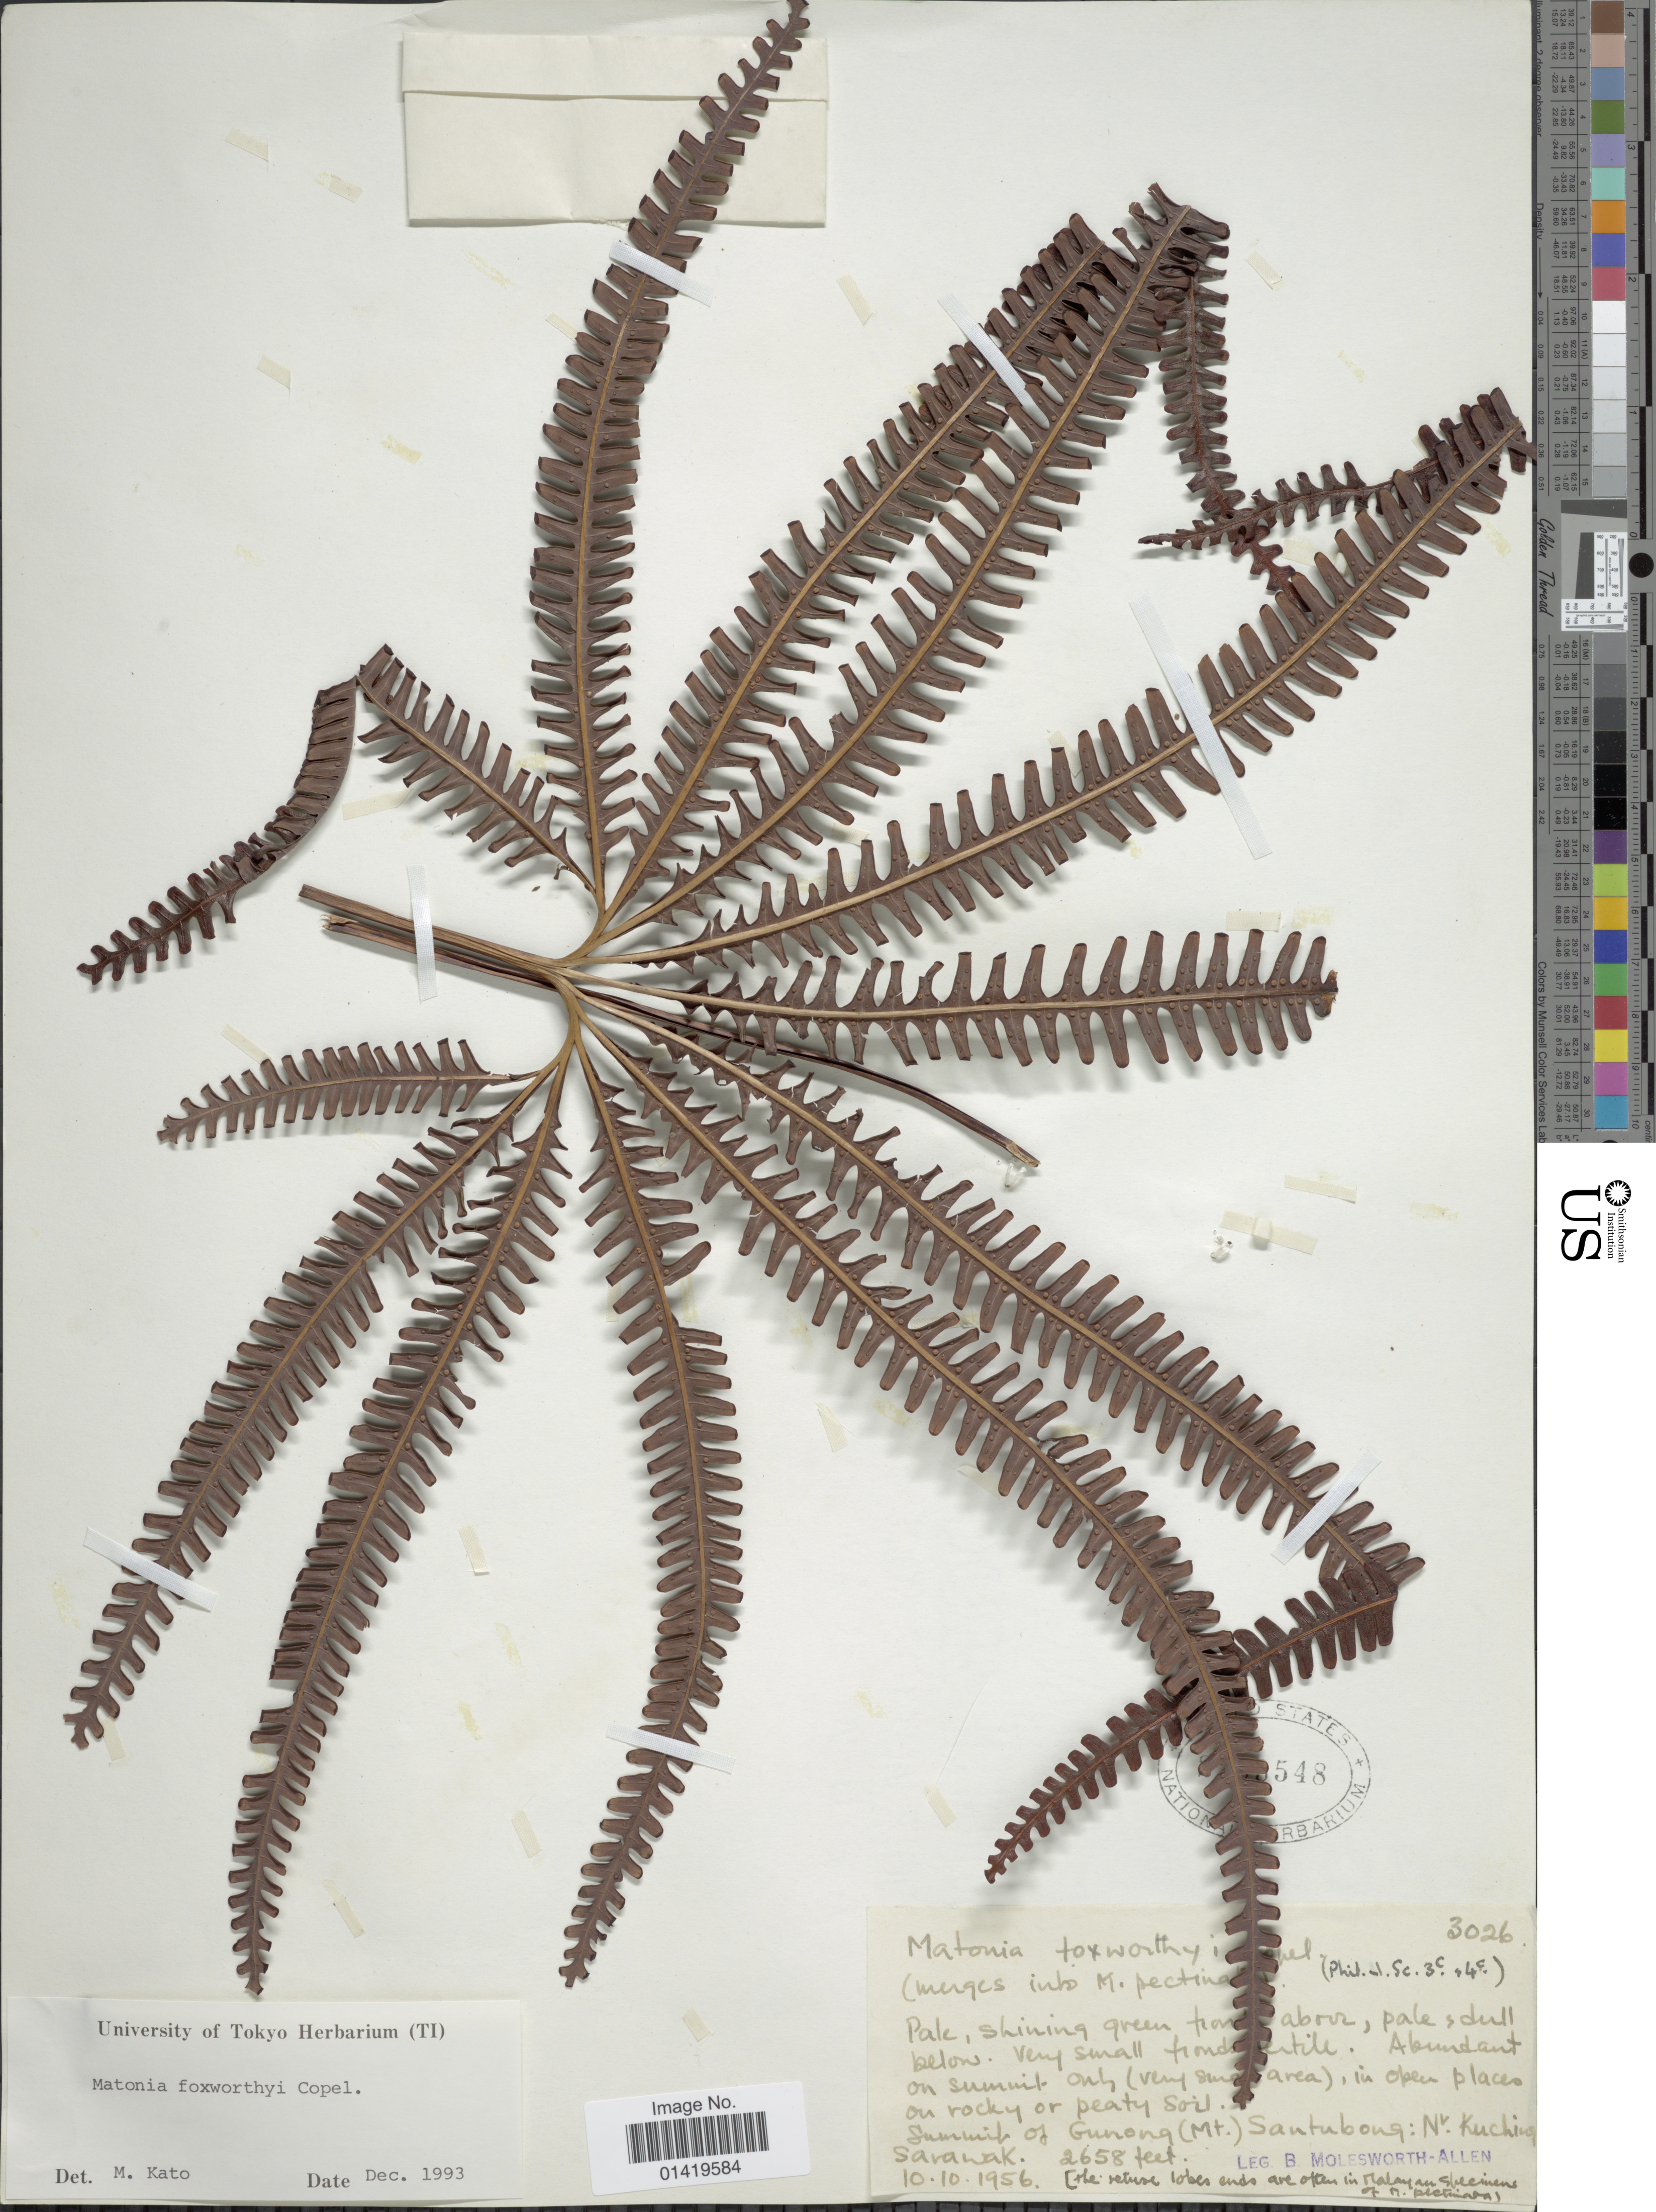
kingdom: Plantae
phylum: Tracheophyta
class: Polypodiopsida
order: Gleicheniales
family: Matoniaceae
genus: Matonia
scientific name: Matonia foxworthyi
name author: Copel.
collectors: B. E. G. Molesworth-Allen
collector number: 3026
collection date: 1956-10-10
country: Malaysia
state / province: Sarawak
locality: Summit of Gunong (Mt.) Santubong: Nv Kuching, Sarawak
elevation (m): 810